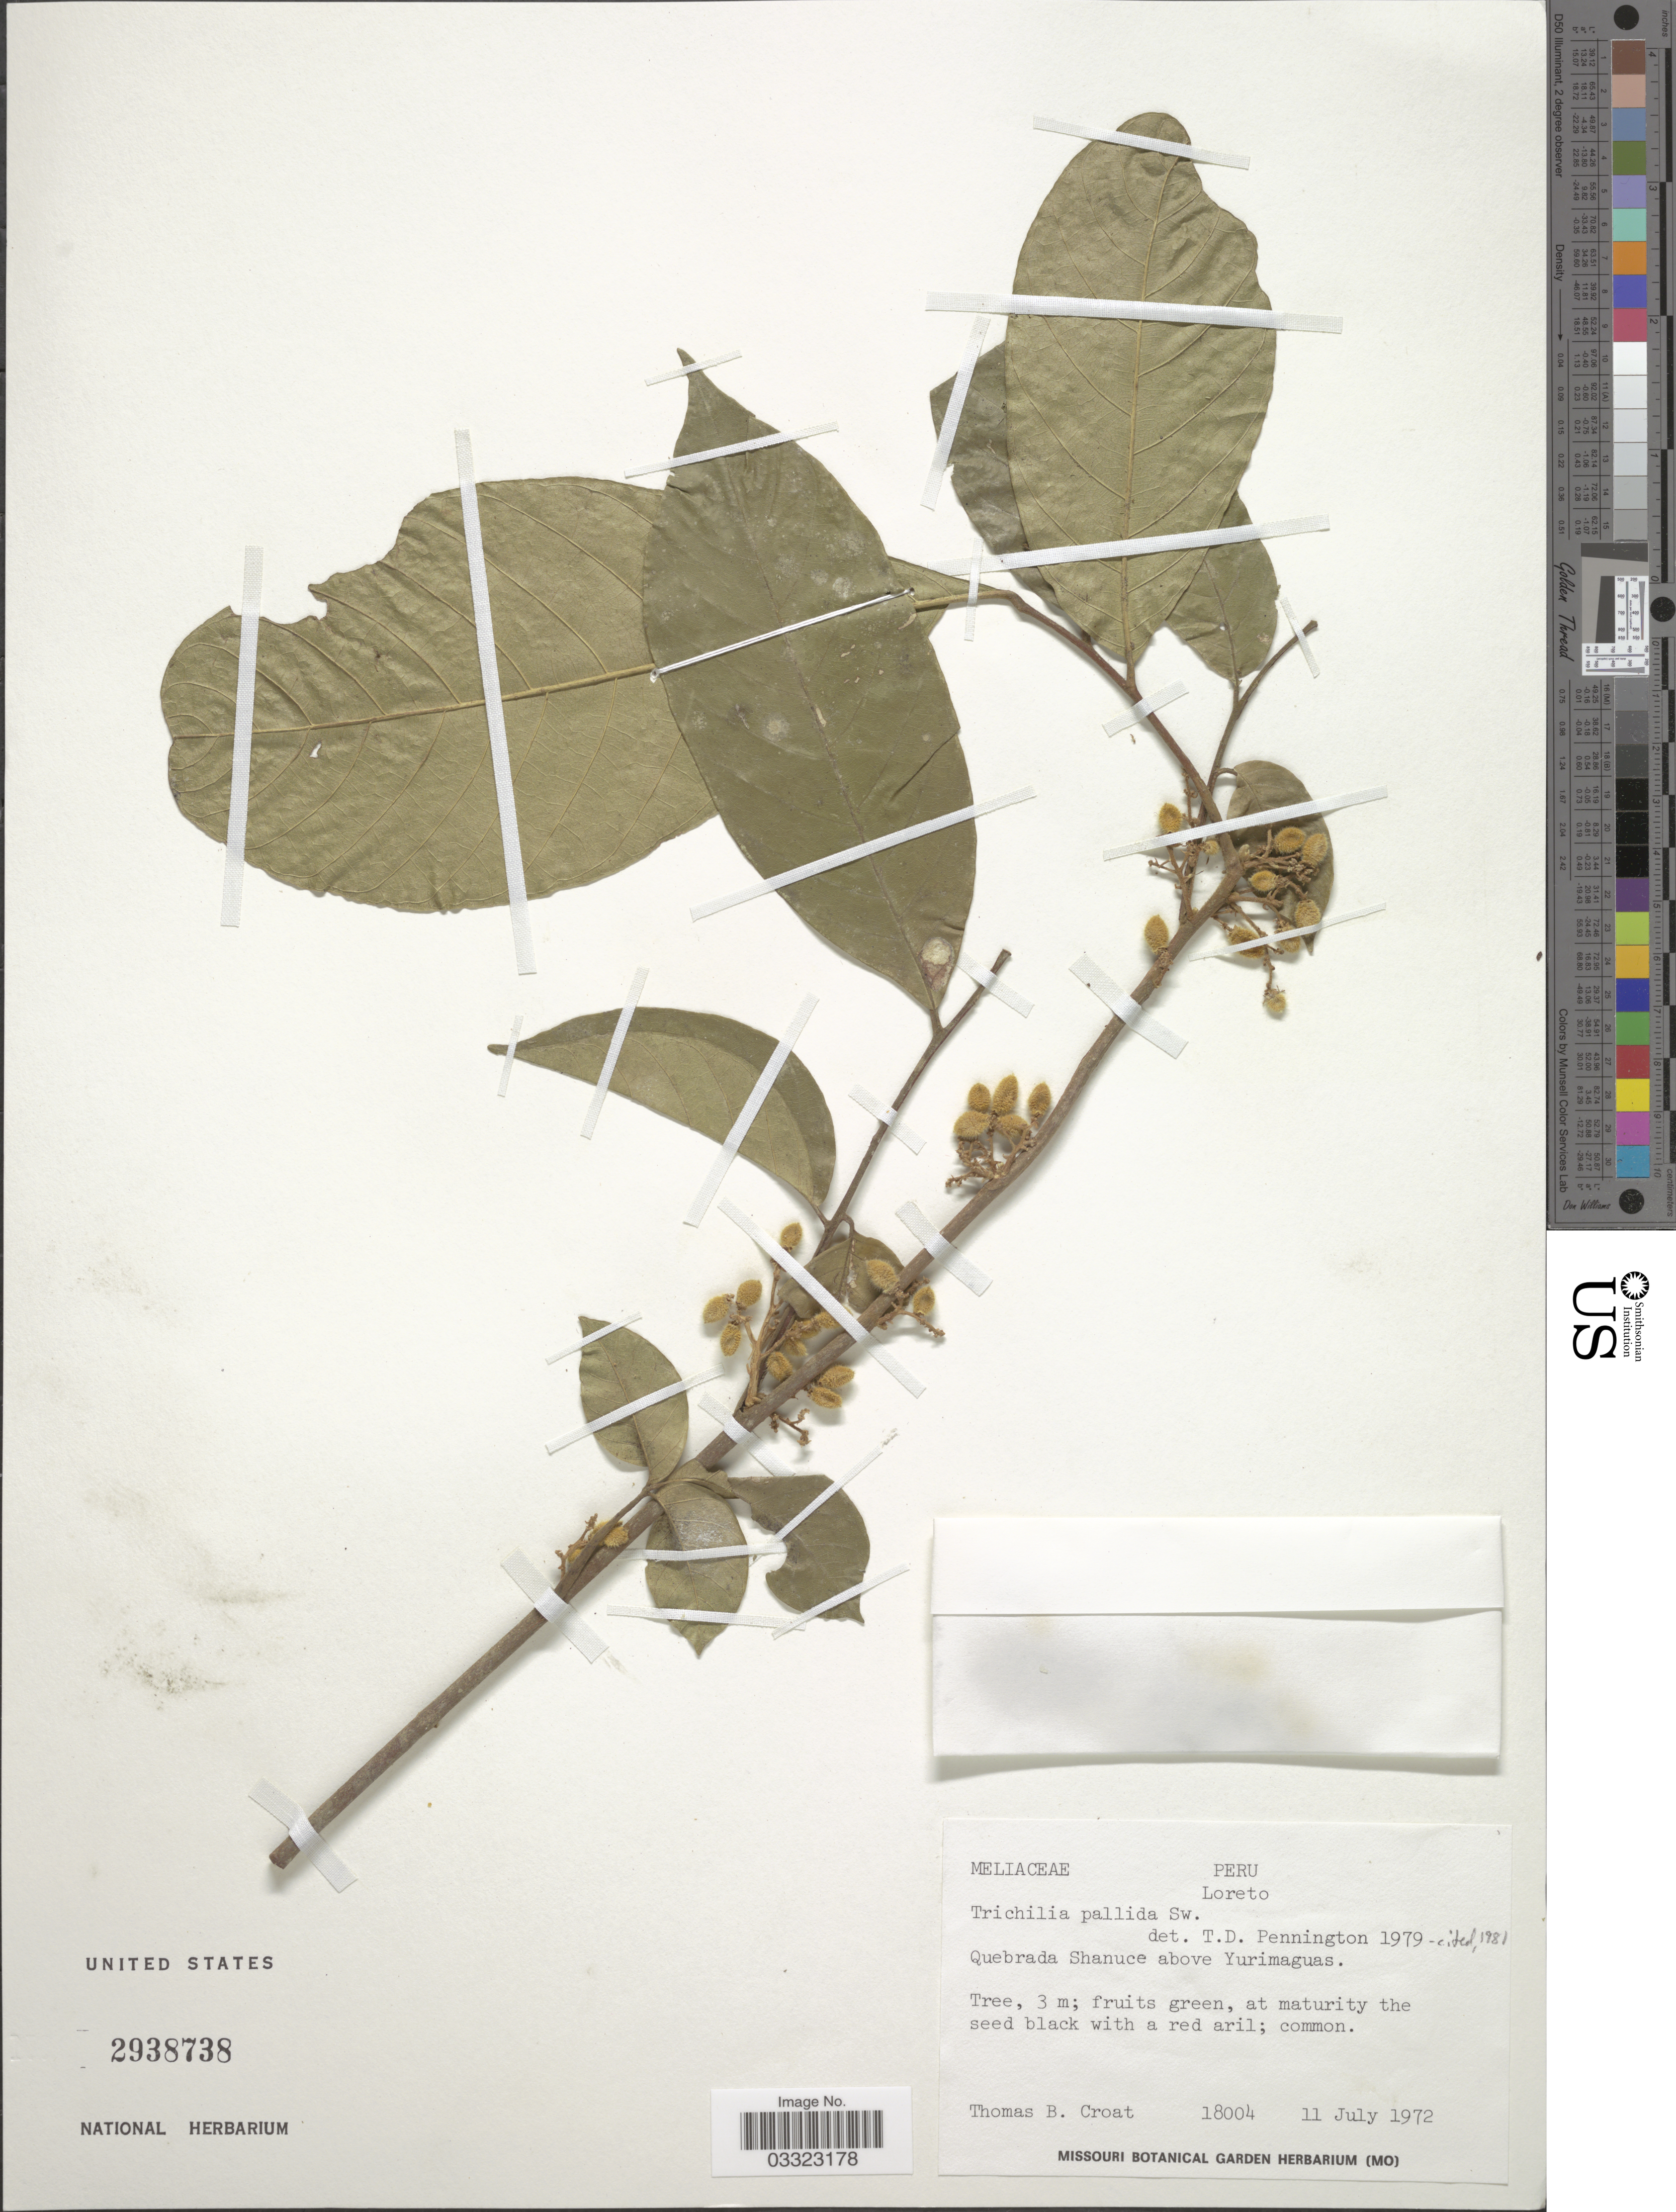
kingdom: Plantae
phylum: Tracheophyta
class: Magnoliopsida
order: Sapindales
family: Meliaceae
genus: Trichilia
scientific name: Trichilia pallida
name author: Sw.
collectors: T. B. Croat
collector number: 18004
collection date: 1972-07-11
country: Peru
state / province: Loreto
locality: Quebrada Shanuce above Yurimaguas.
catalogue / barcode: US 2938738